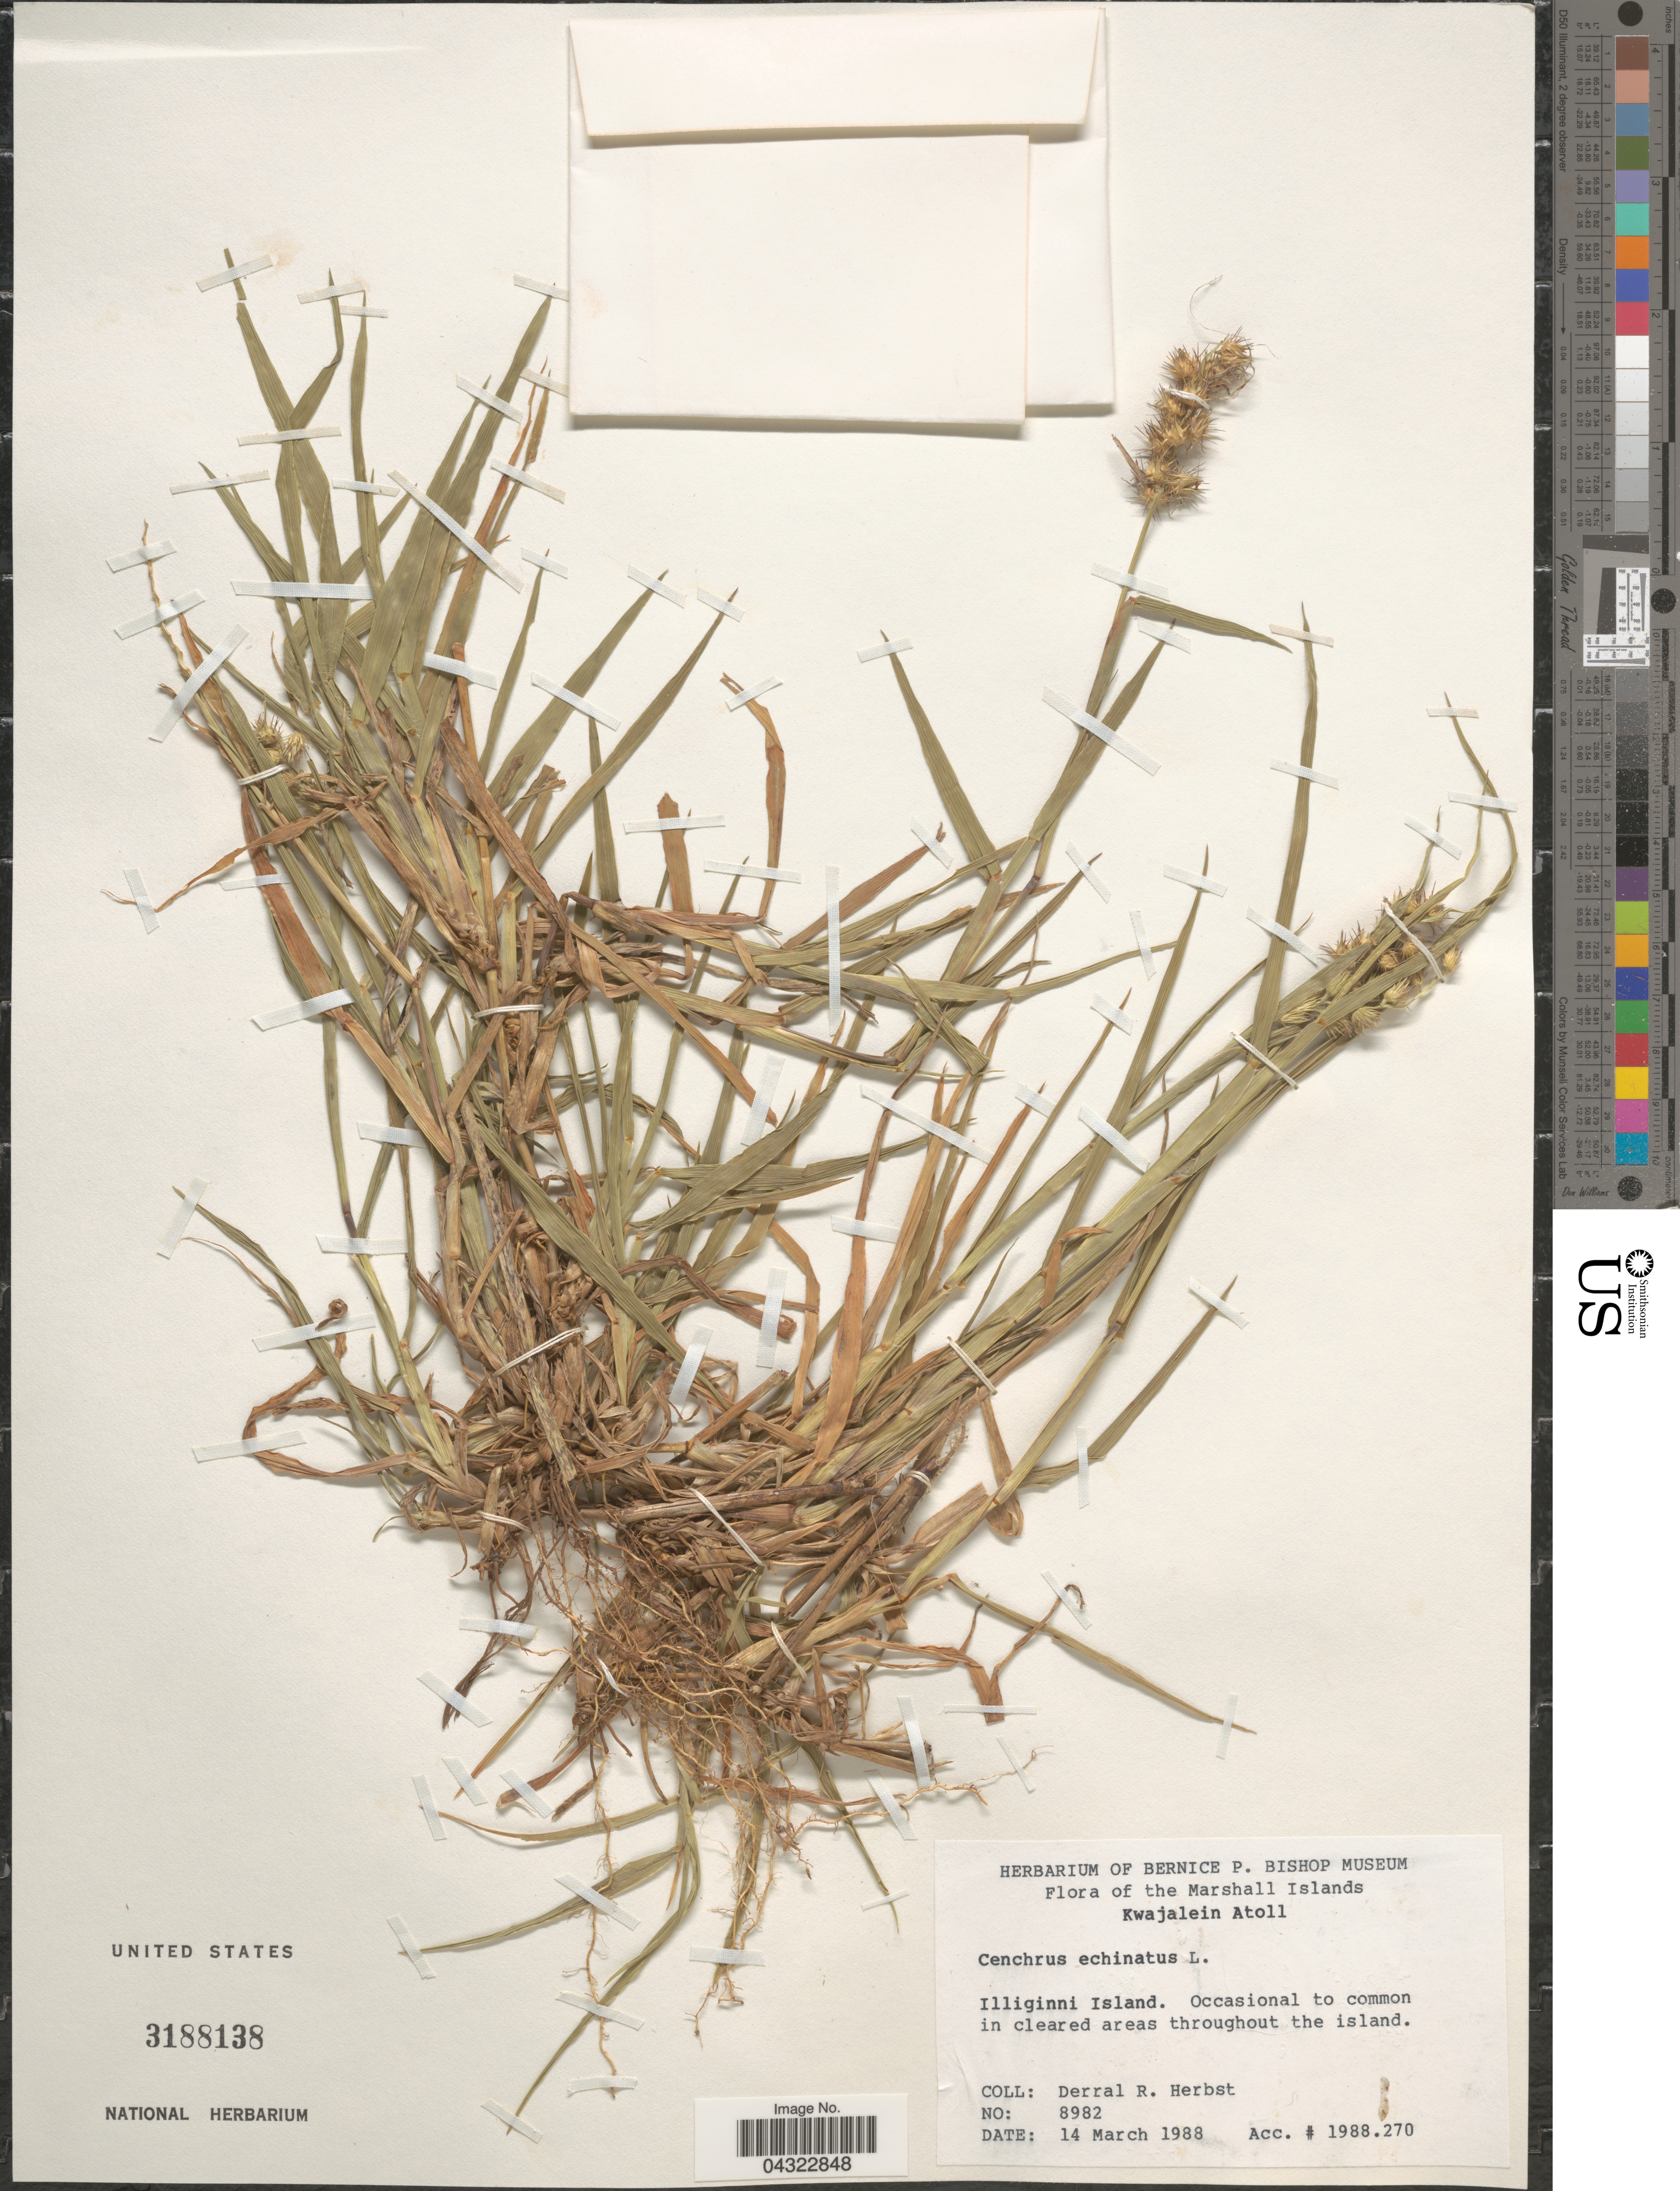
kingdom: Plantae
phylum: Tracheophyta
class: Liliopsida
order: Poales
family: Poaceae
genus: Cenchrus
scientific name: Cenchrus echinatus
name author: L.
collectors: D. R. Herbst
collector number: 8982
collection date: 1988-03-14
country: Marshall Islands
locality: Kwajalein Atoll. Illiginni Island.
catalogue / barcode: US 3188138